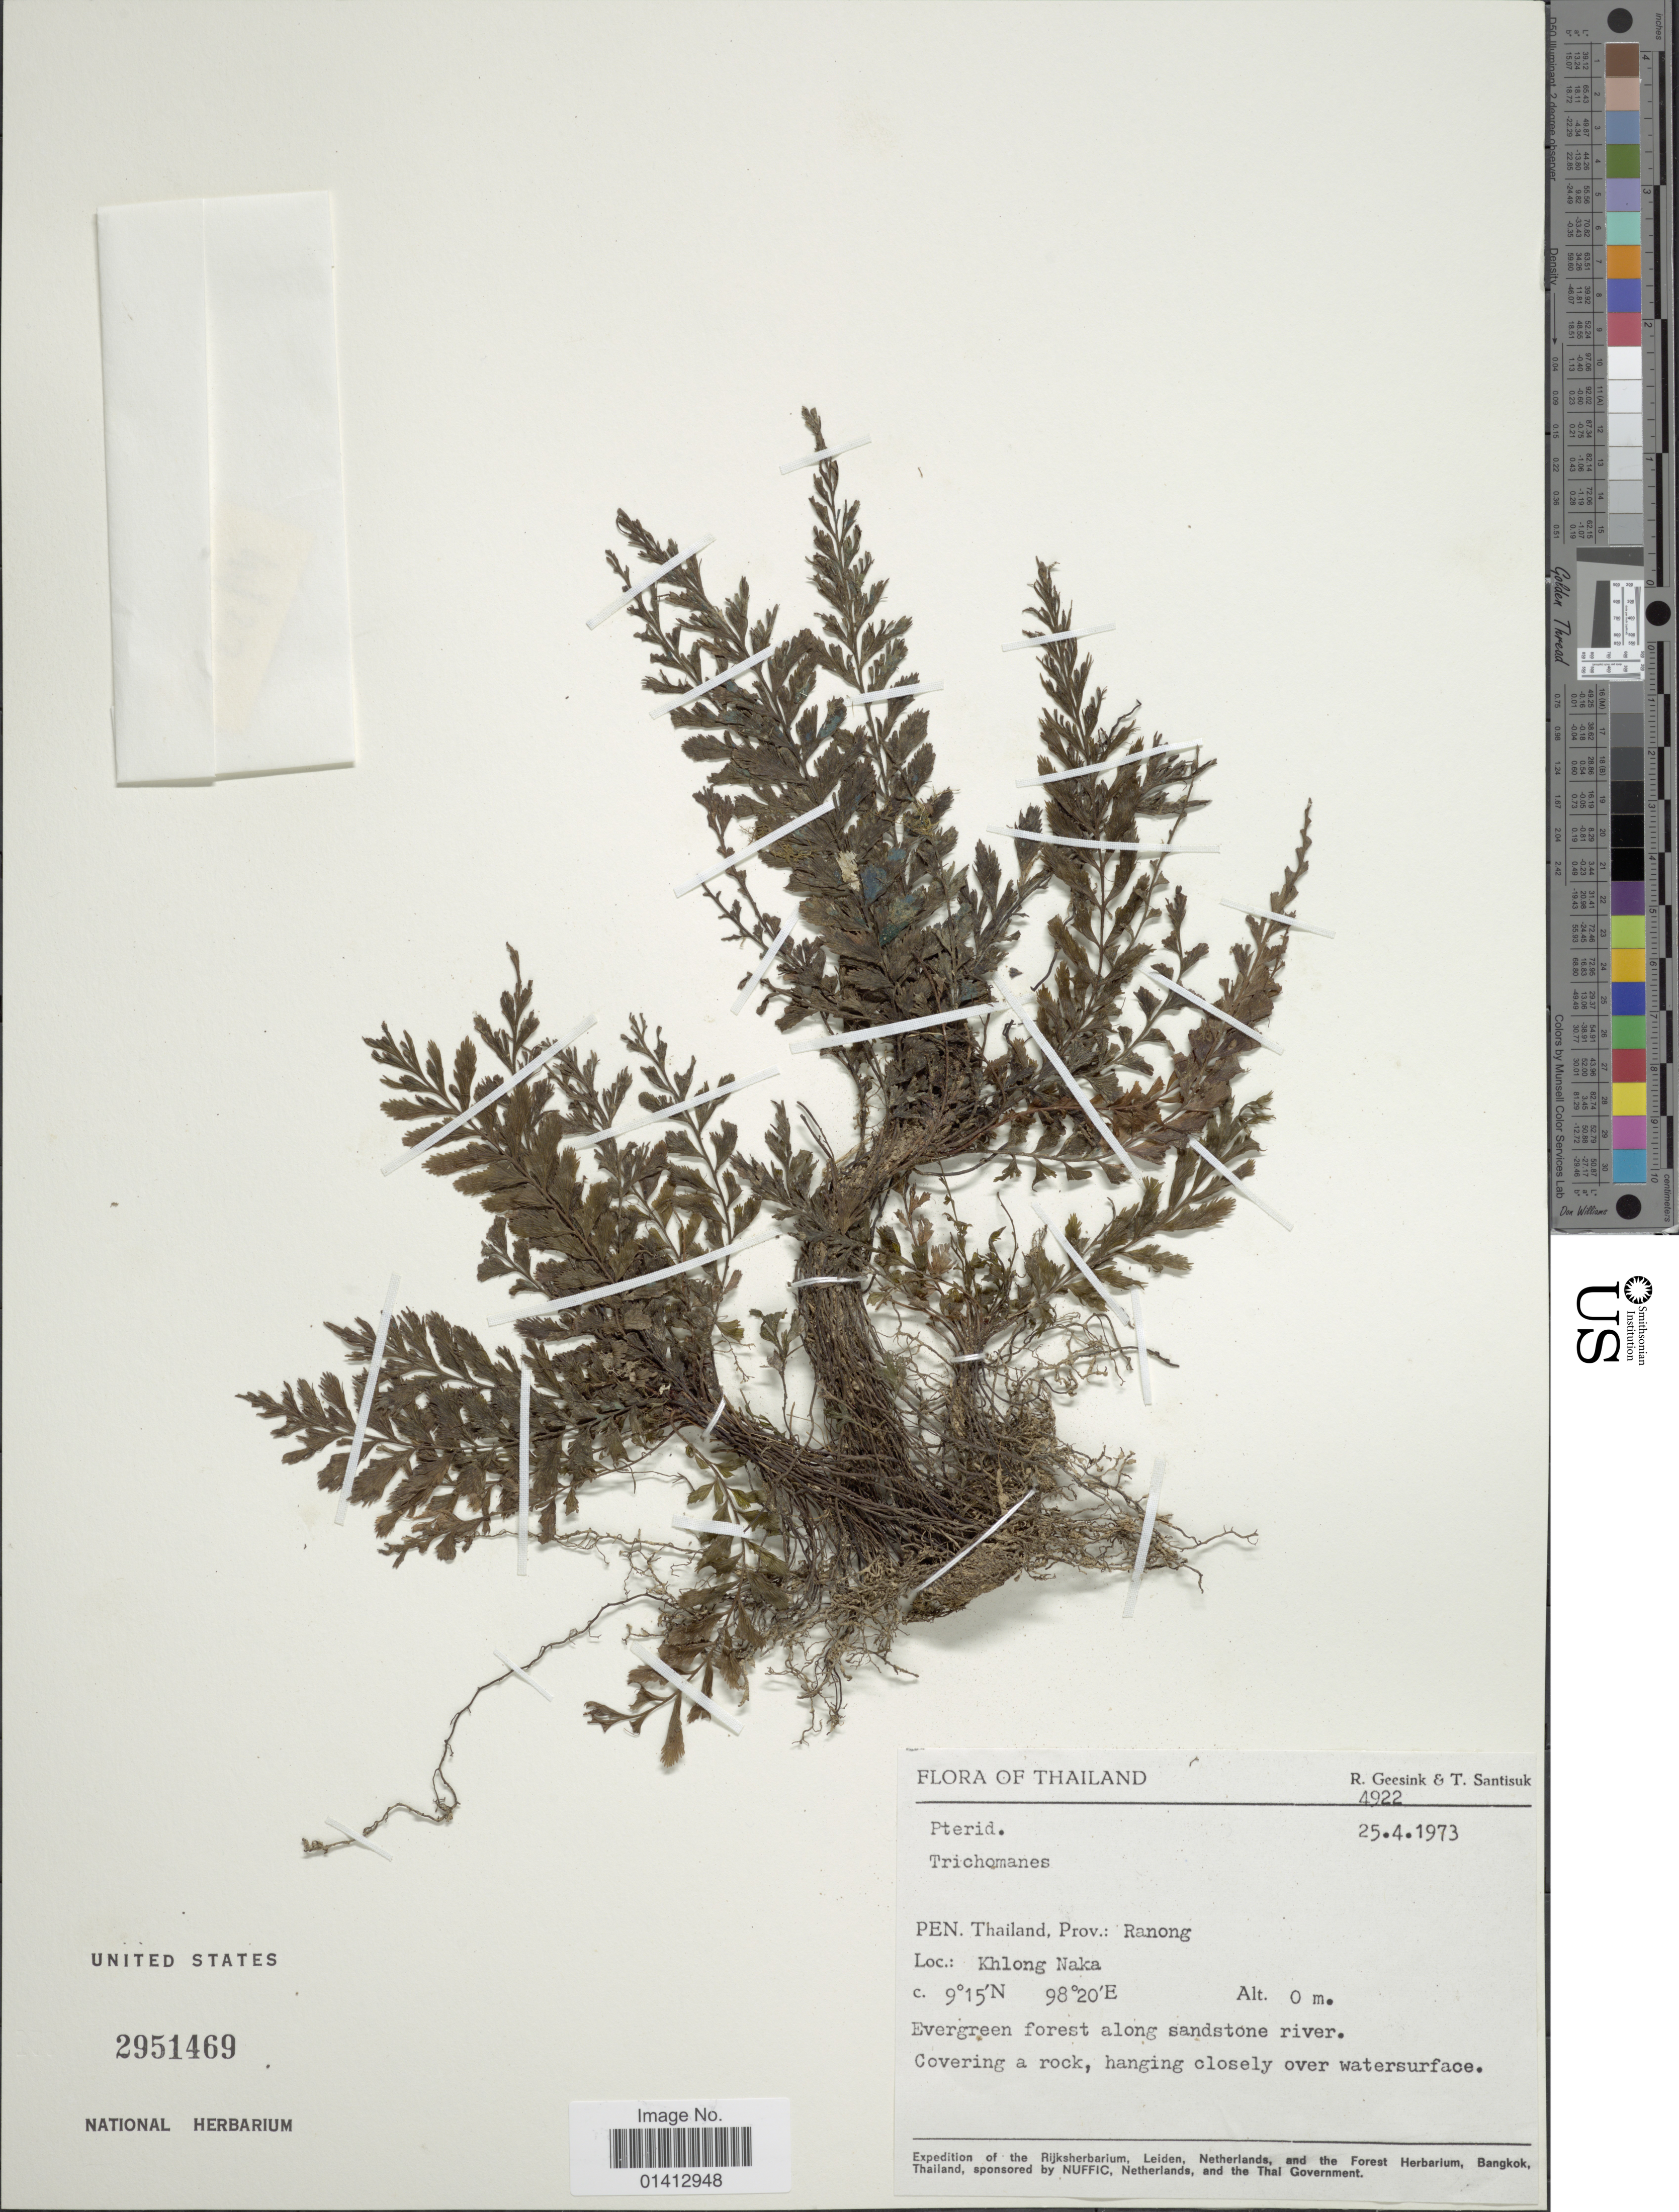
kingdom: Plantae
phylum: Tracheophyta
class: Polypodiopsida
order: Hymenophyllales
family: Hymenophyllaceae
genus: Crepidomanes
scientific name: Crepidomanes sp.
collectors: R. Geesink & T. Santisuk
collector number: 4922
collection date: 1973-04-25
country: Thailand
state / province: Ranong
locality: PEN Thailnad, Khlong Naka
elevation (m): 0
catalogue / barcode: US 2951469